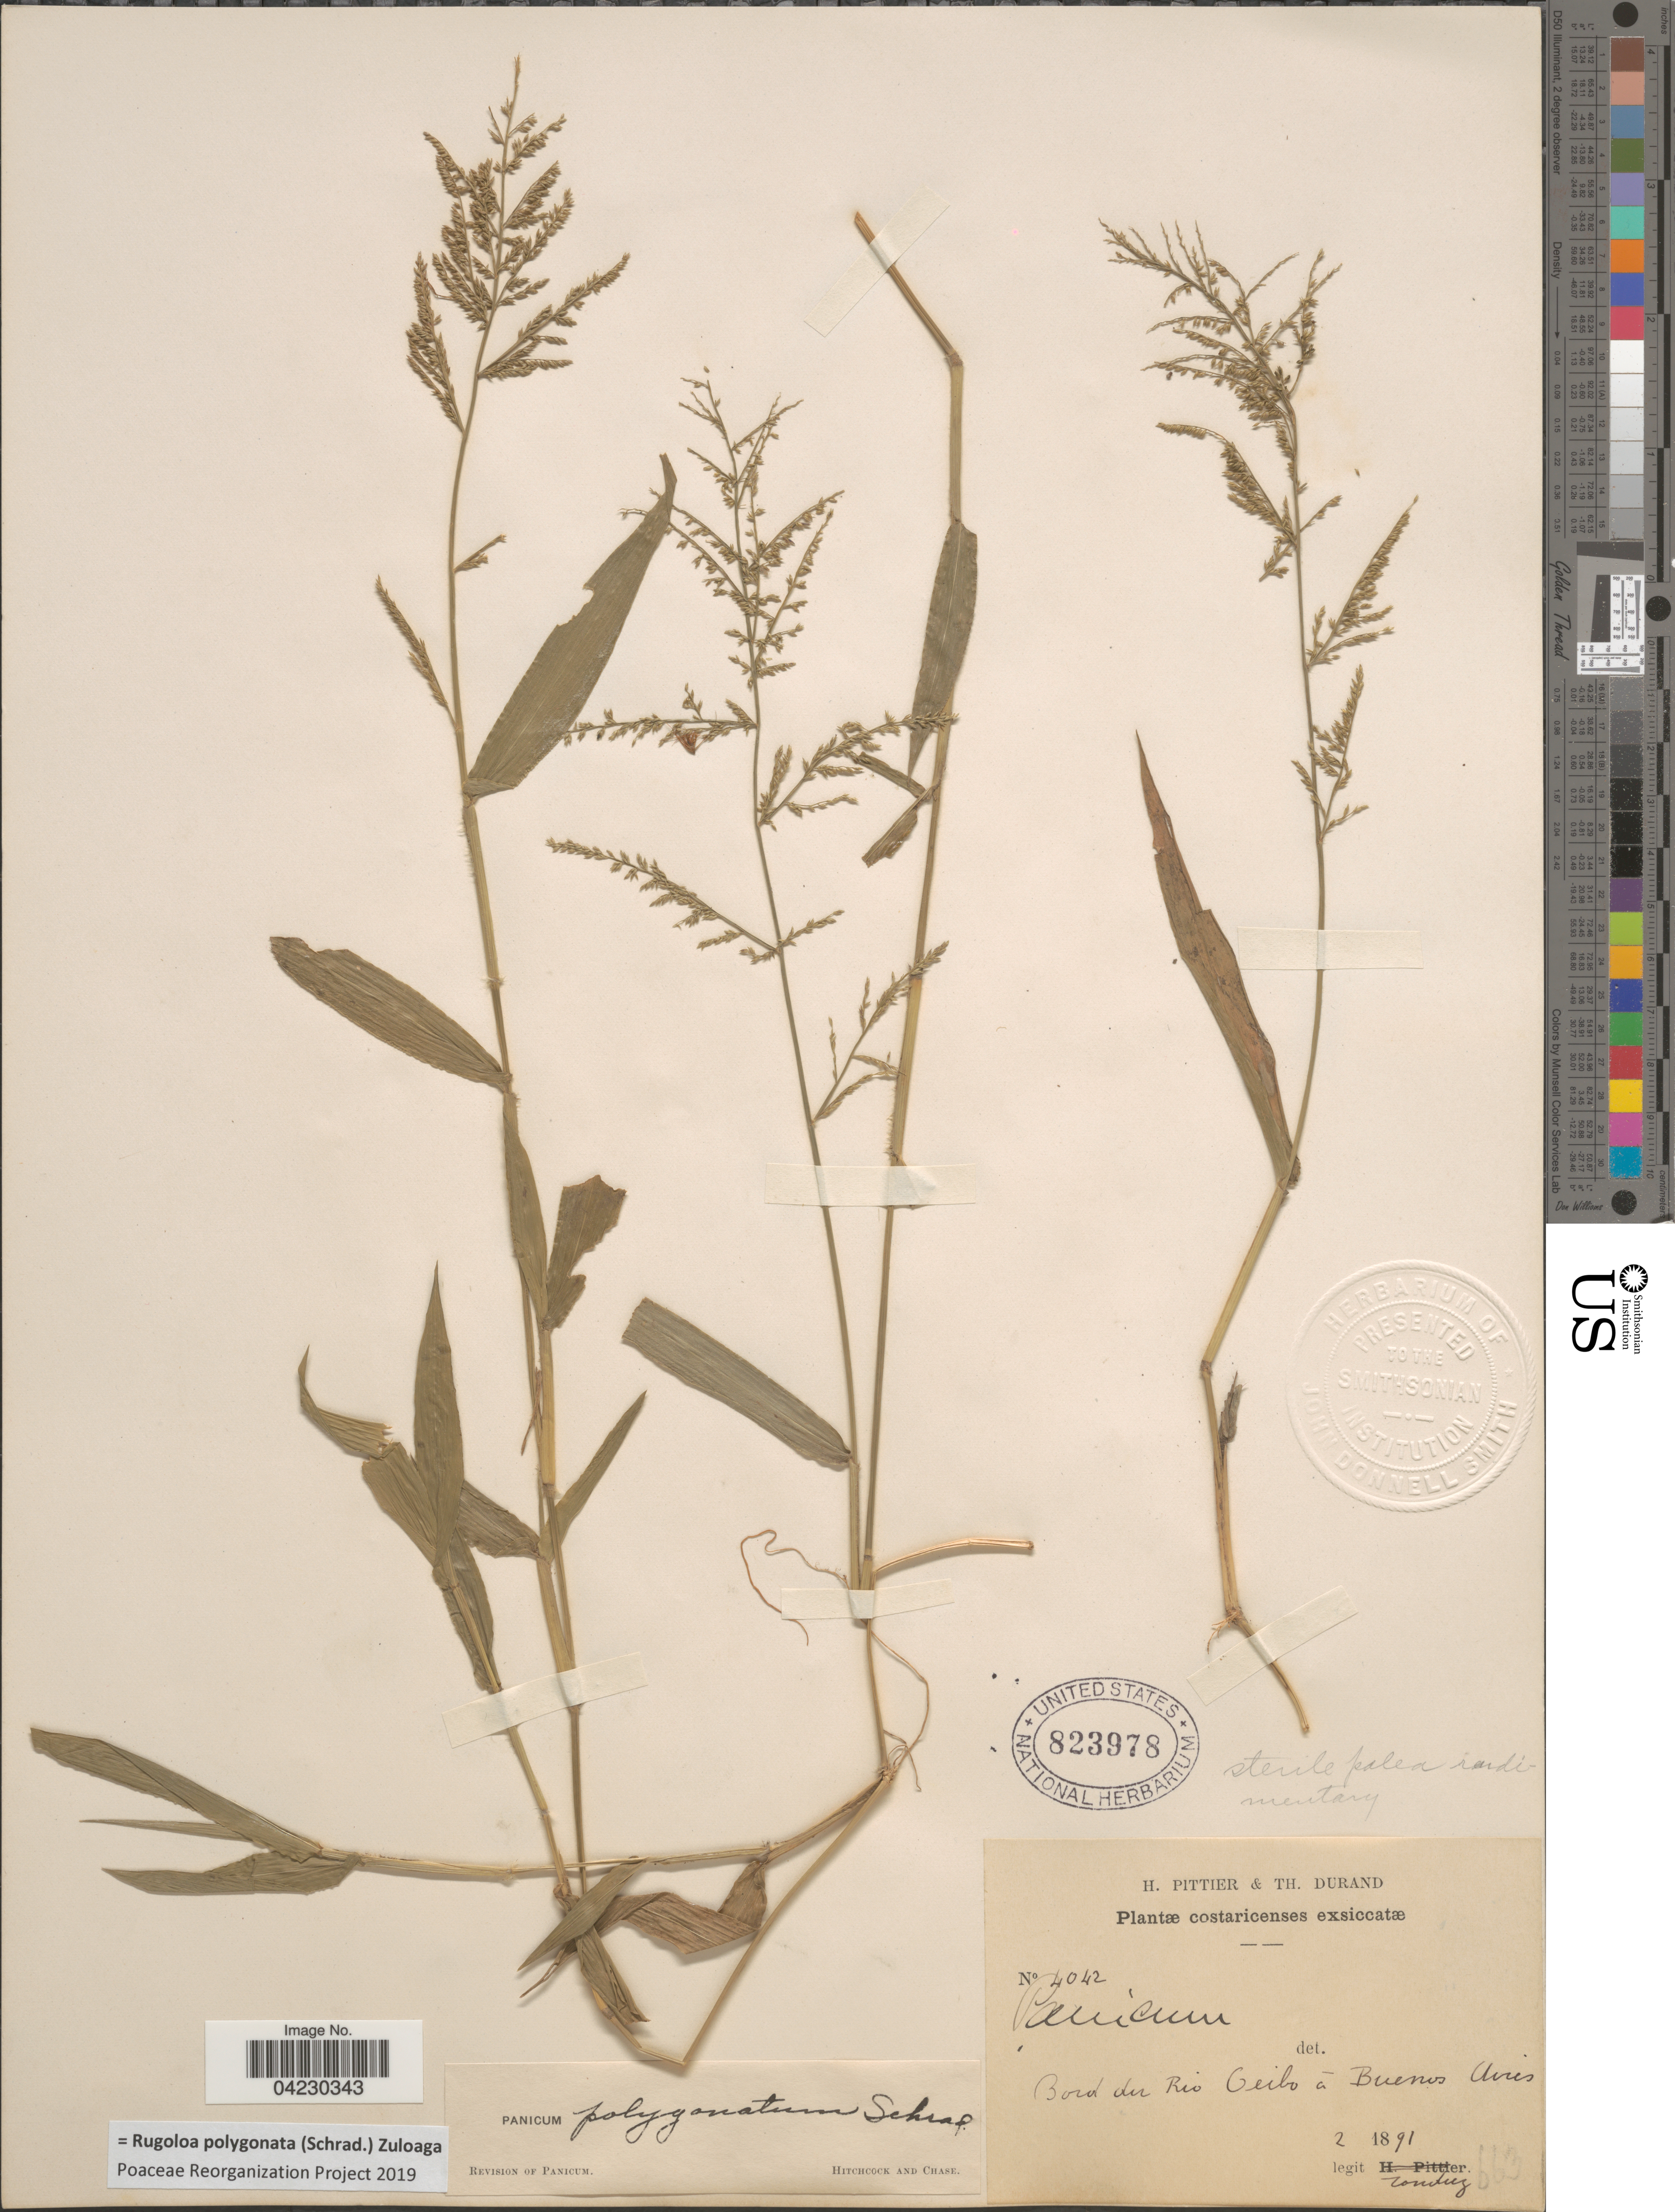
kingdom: Plantae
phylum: Tracheophyta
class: Liliopsida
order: Poales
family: Poaceae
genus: Rugoloa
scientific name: Rugoloa polygonata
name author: (Schrad.) Zuloaga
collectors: Tonduz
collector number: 4042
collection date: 1891-02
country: Costa Rica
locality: Bord du Rio Ceibo à Buenos Aires.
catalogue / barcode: US 823978